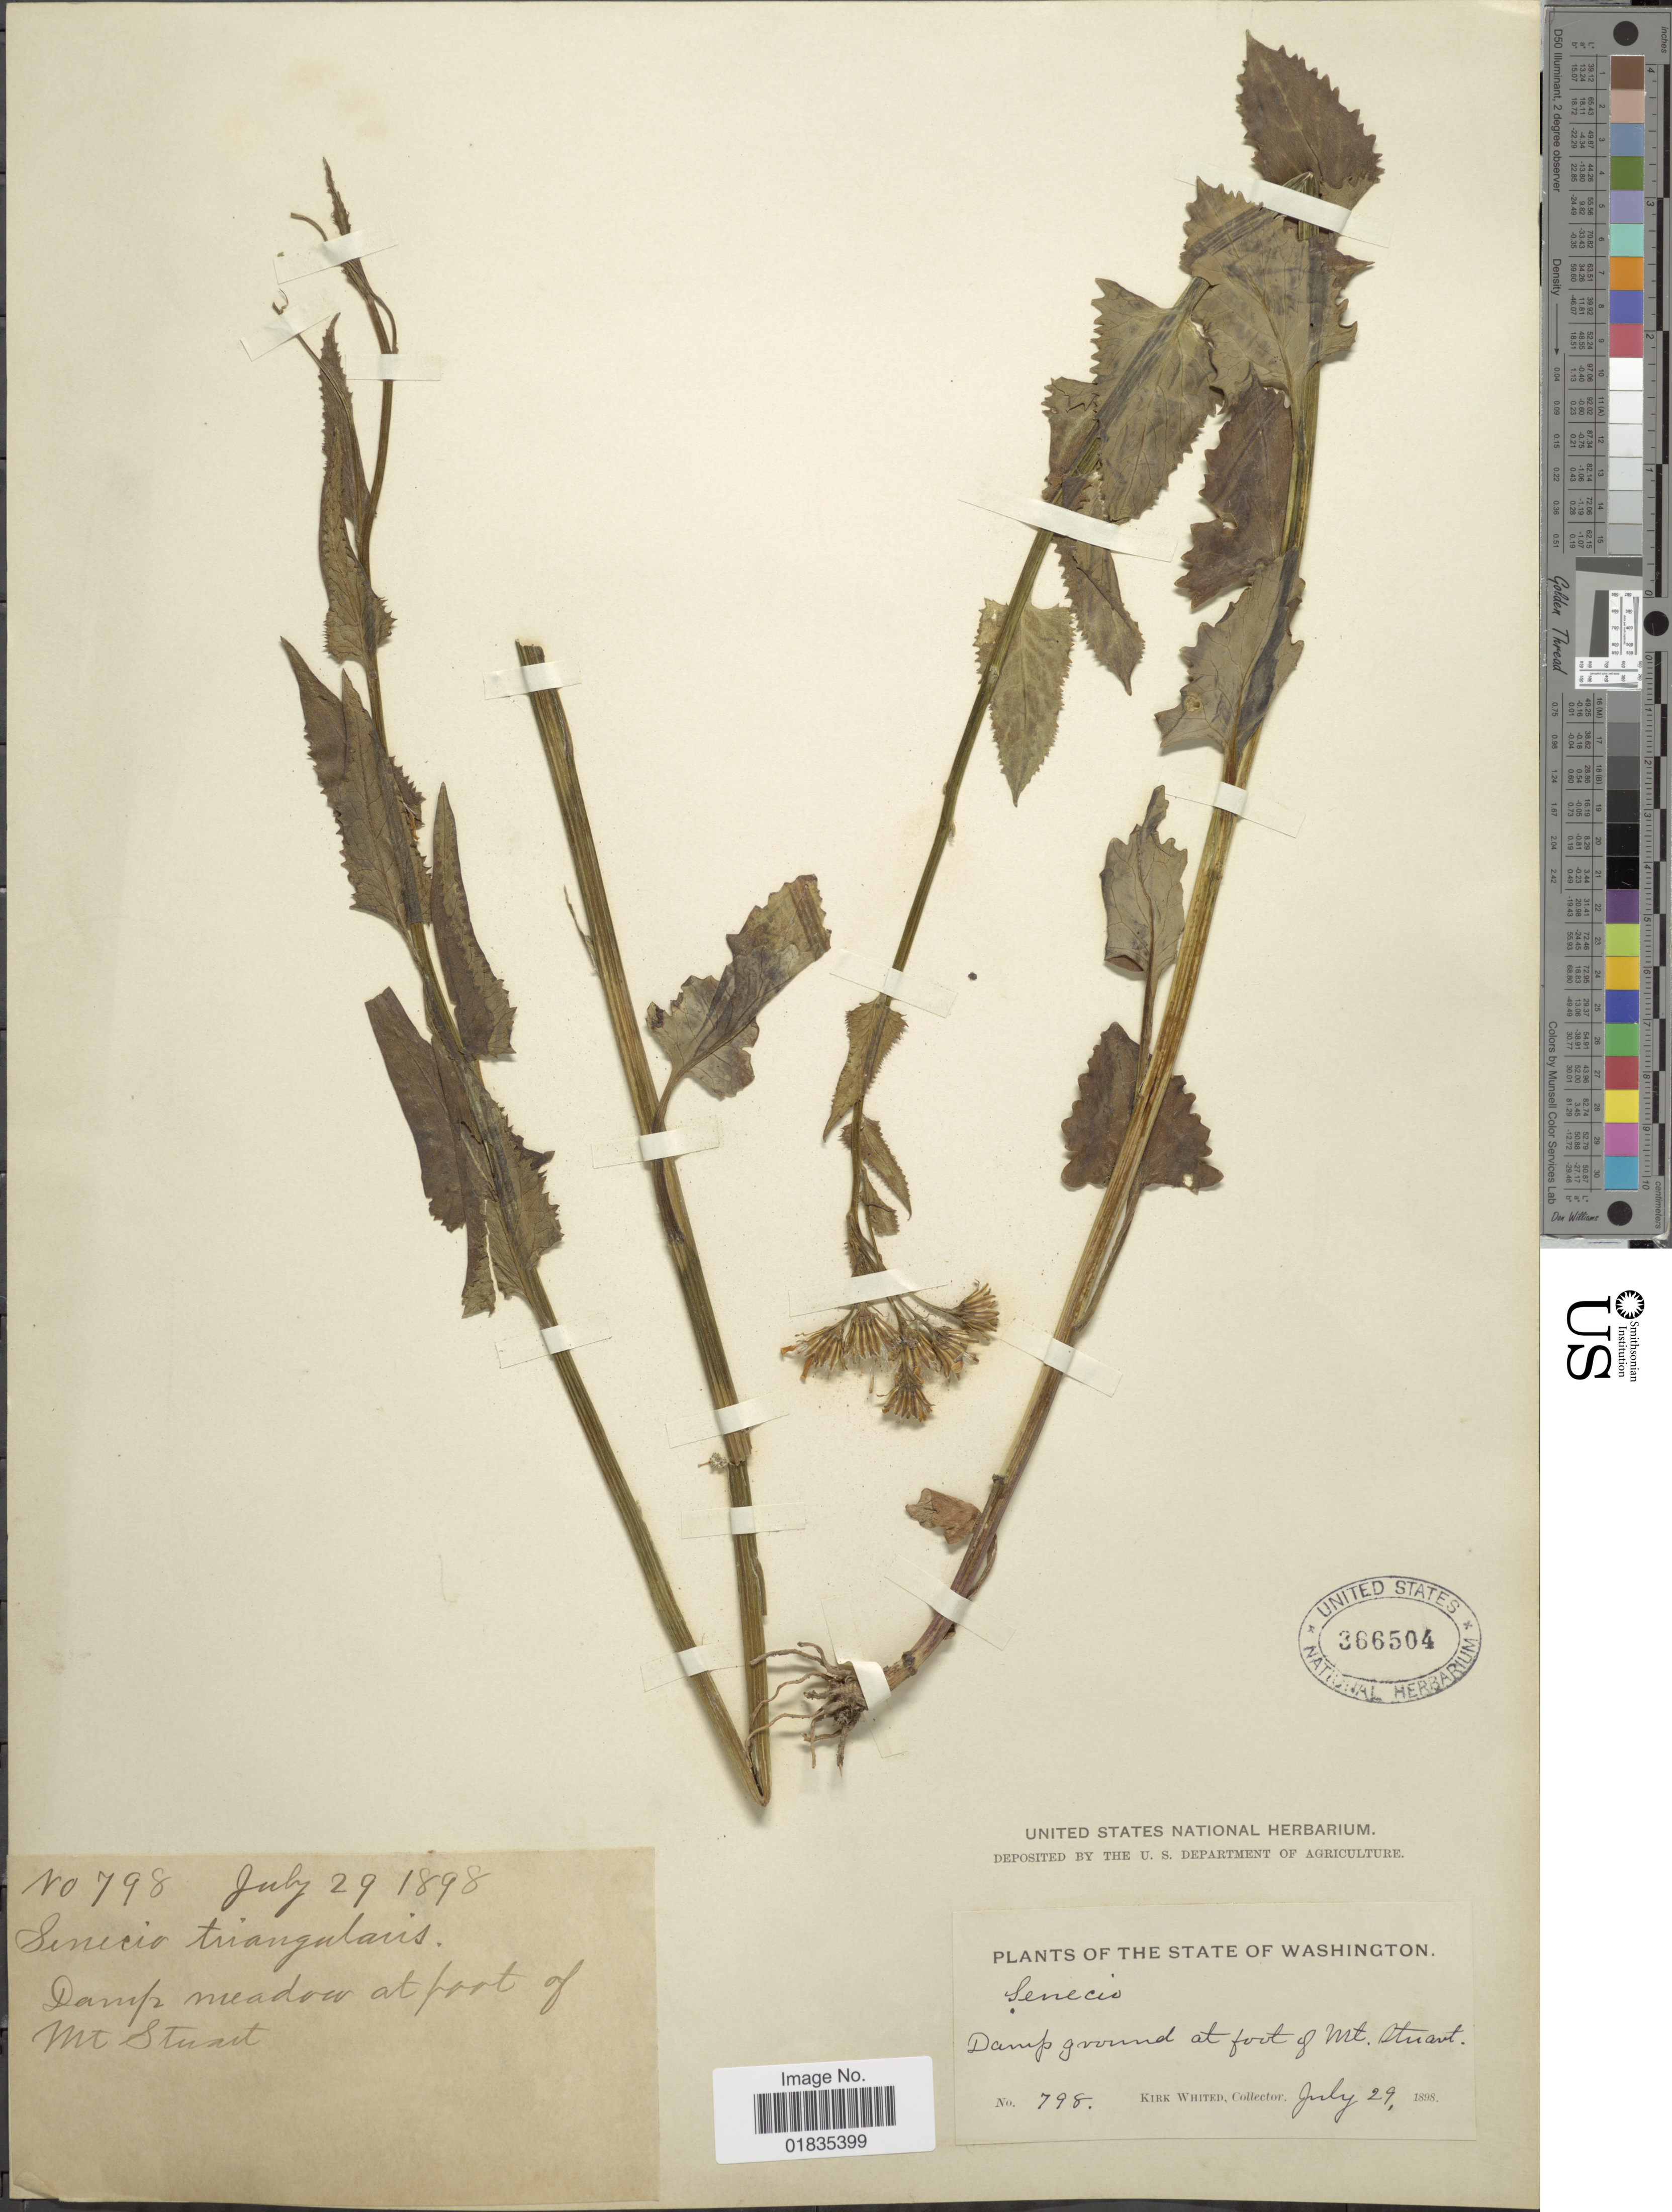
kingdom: Plantae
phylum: Tracheophyta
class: Magnoliopsida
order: Asterales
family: Asteraceae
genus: Senecio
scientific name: Senecio triangularis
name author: Hook.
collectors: K. Whited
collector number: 798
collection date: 1898-07-29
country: United States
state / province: Washington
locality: Damp meadow at port of Mt Stuart.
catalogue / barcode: US 366504